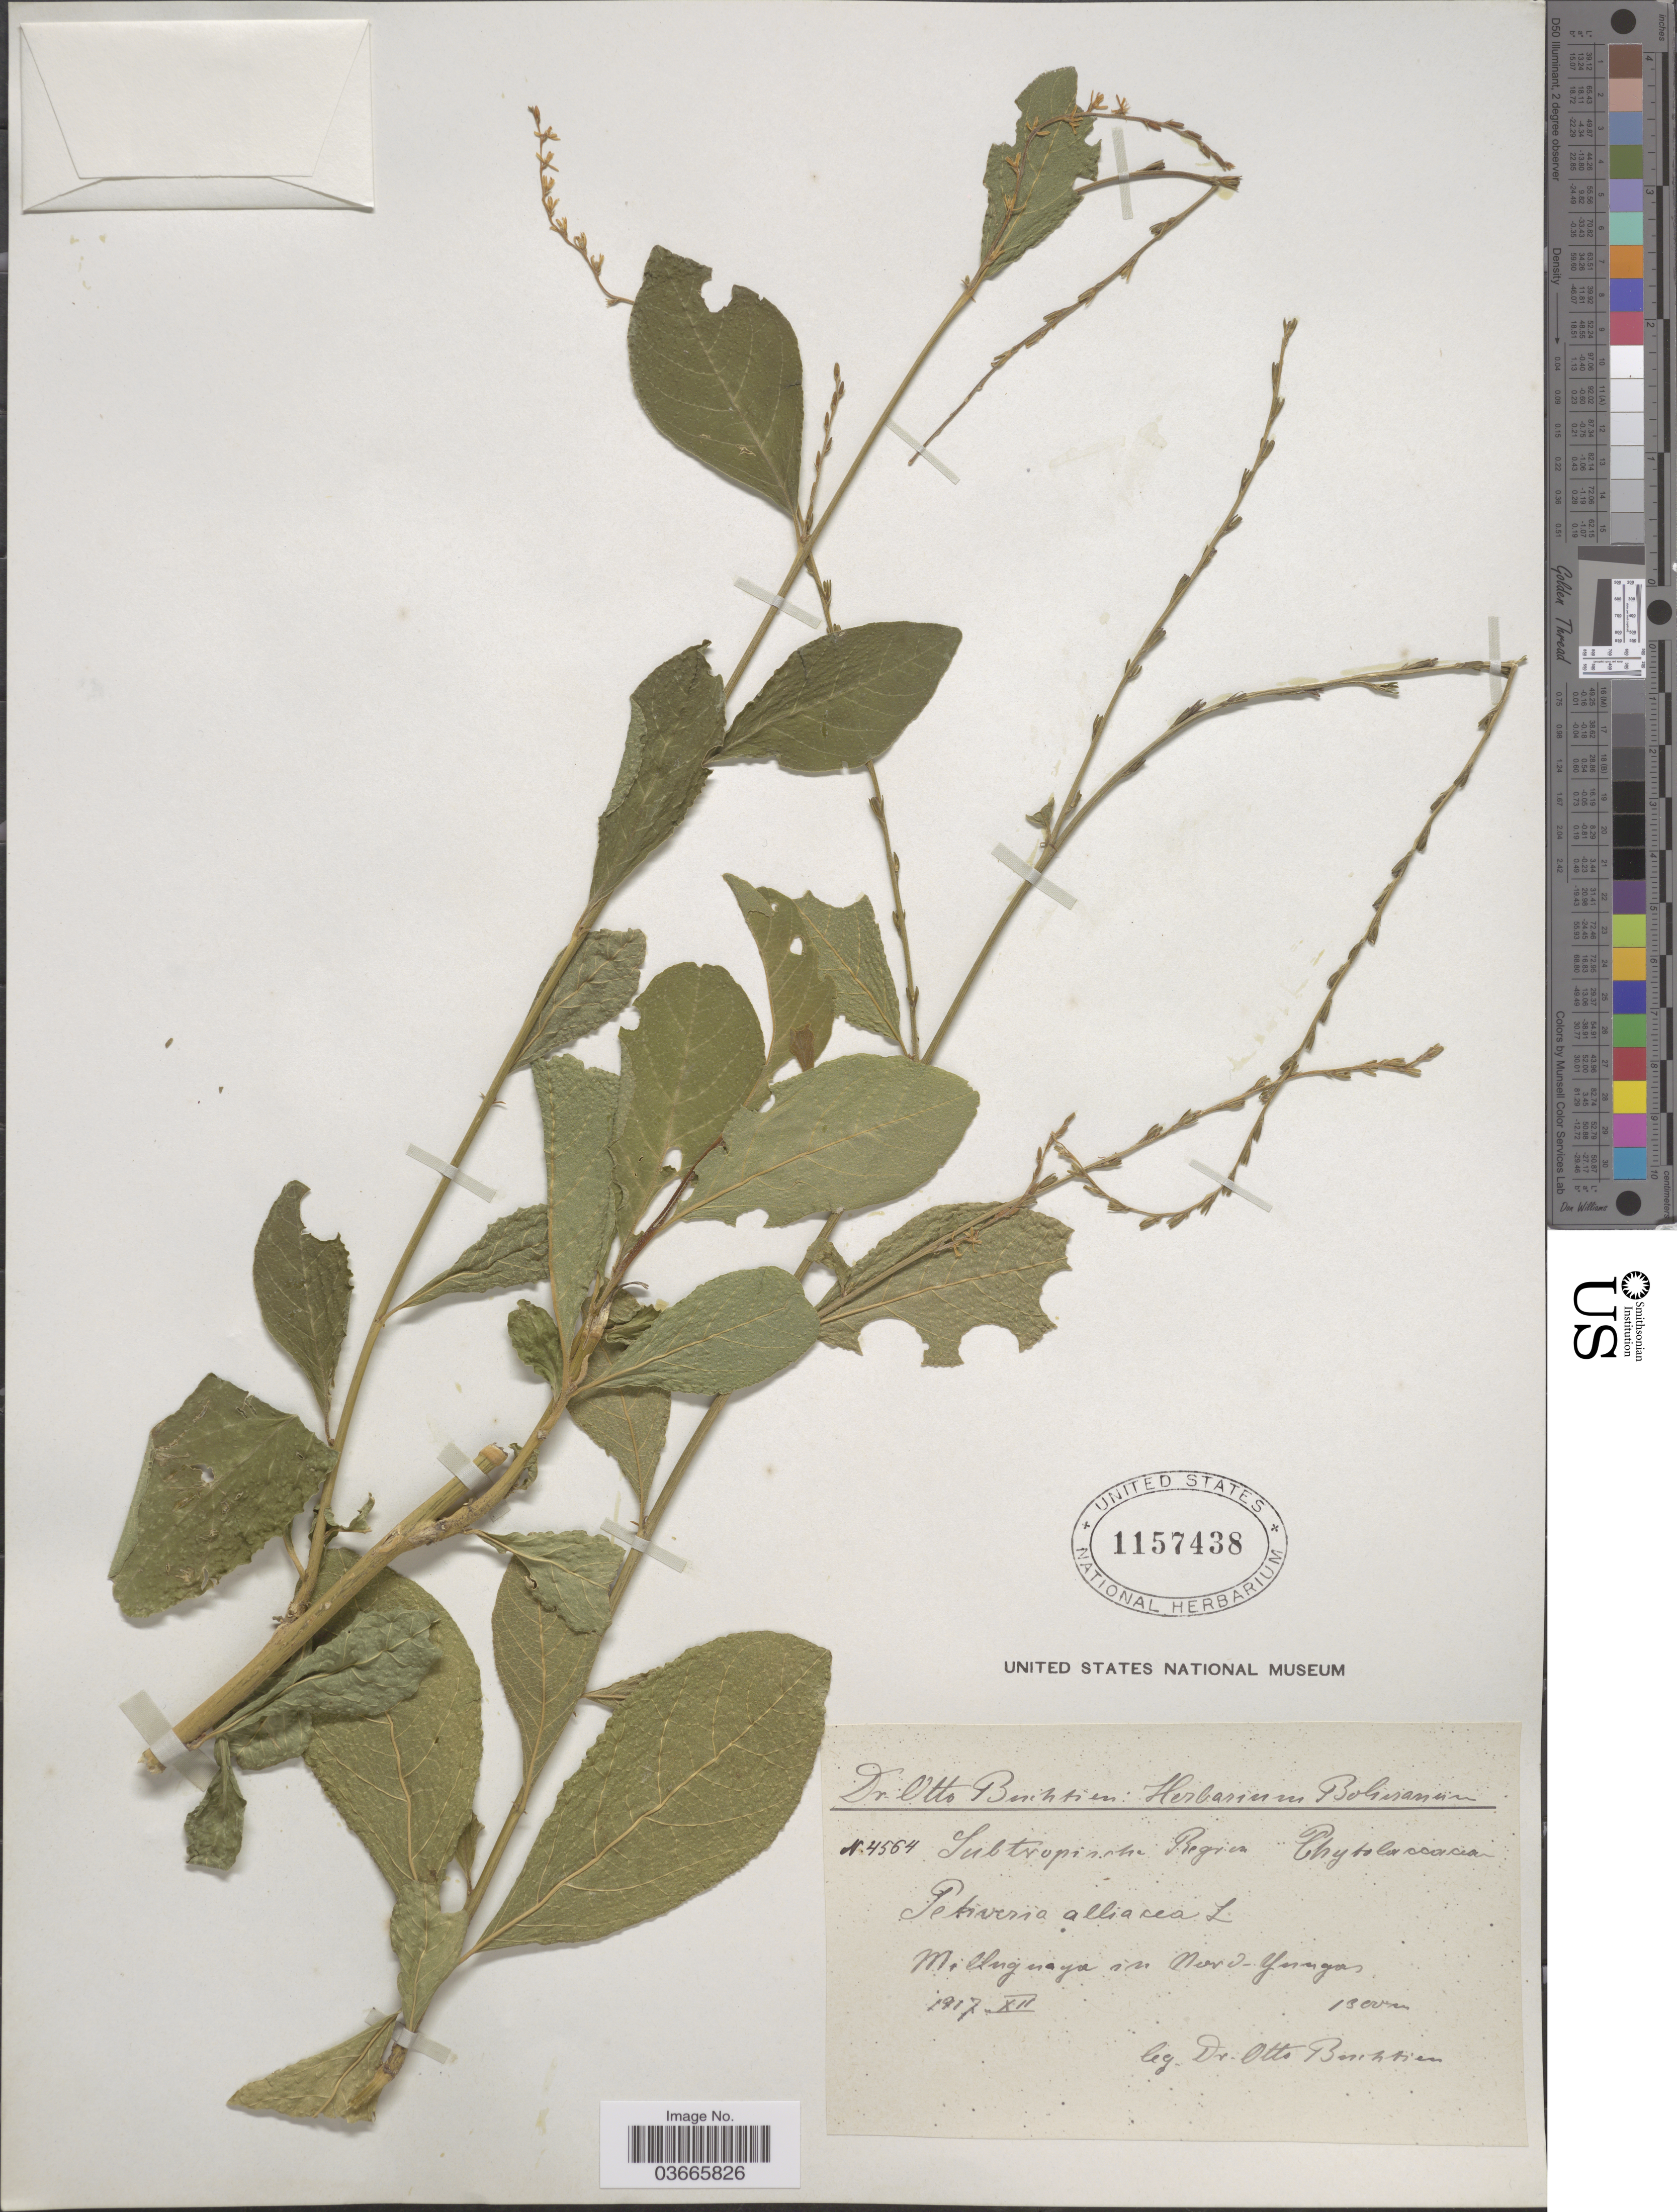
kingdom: Plantae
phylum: Tracheophyta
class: Magnoliopsida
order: Caryophyllales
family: Phytolaccaceae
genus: Petiveria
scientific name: Petiveria alliacea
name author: L.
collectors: O. Buchtien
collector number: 4564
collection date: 1917-12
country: Bolivia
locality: Subtropische Region. Milluguaya in Nord-Yungas.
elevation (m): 1300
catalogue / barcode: US 1157438